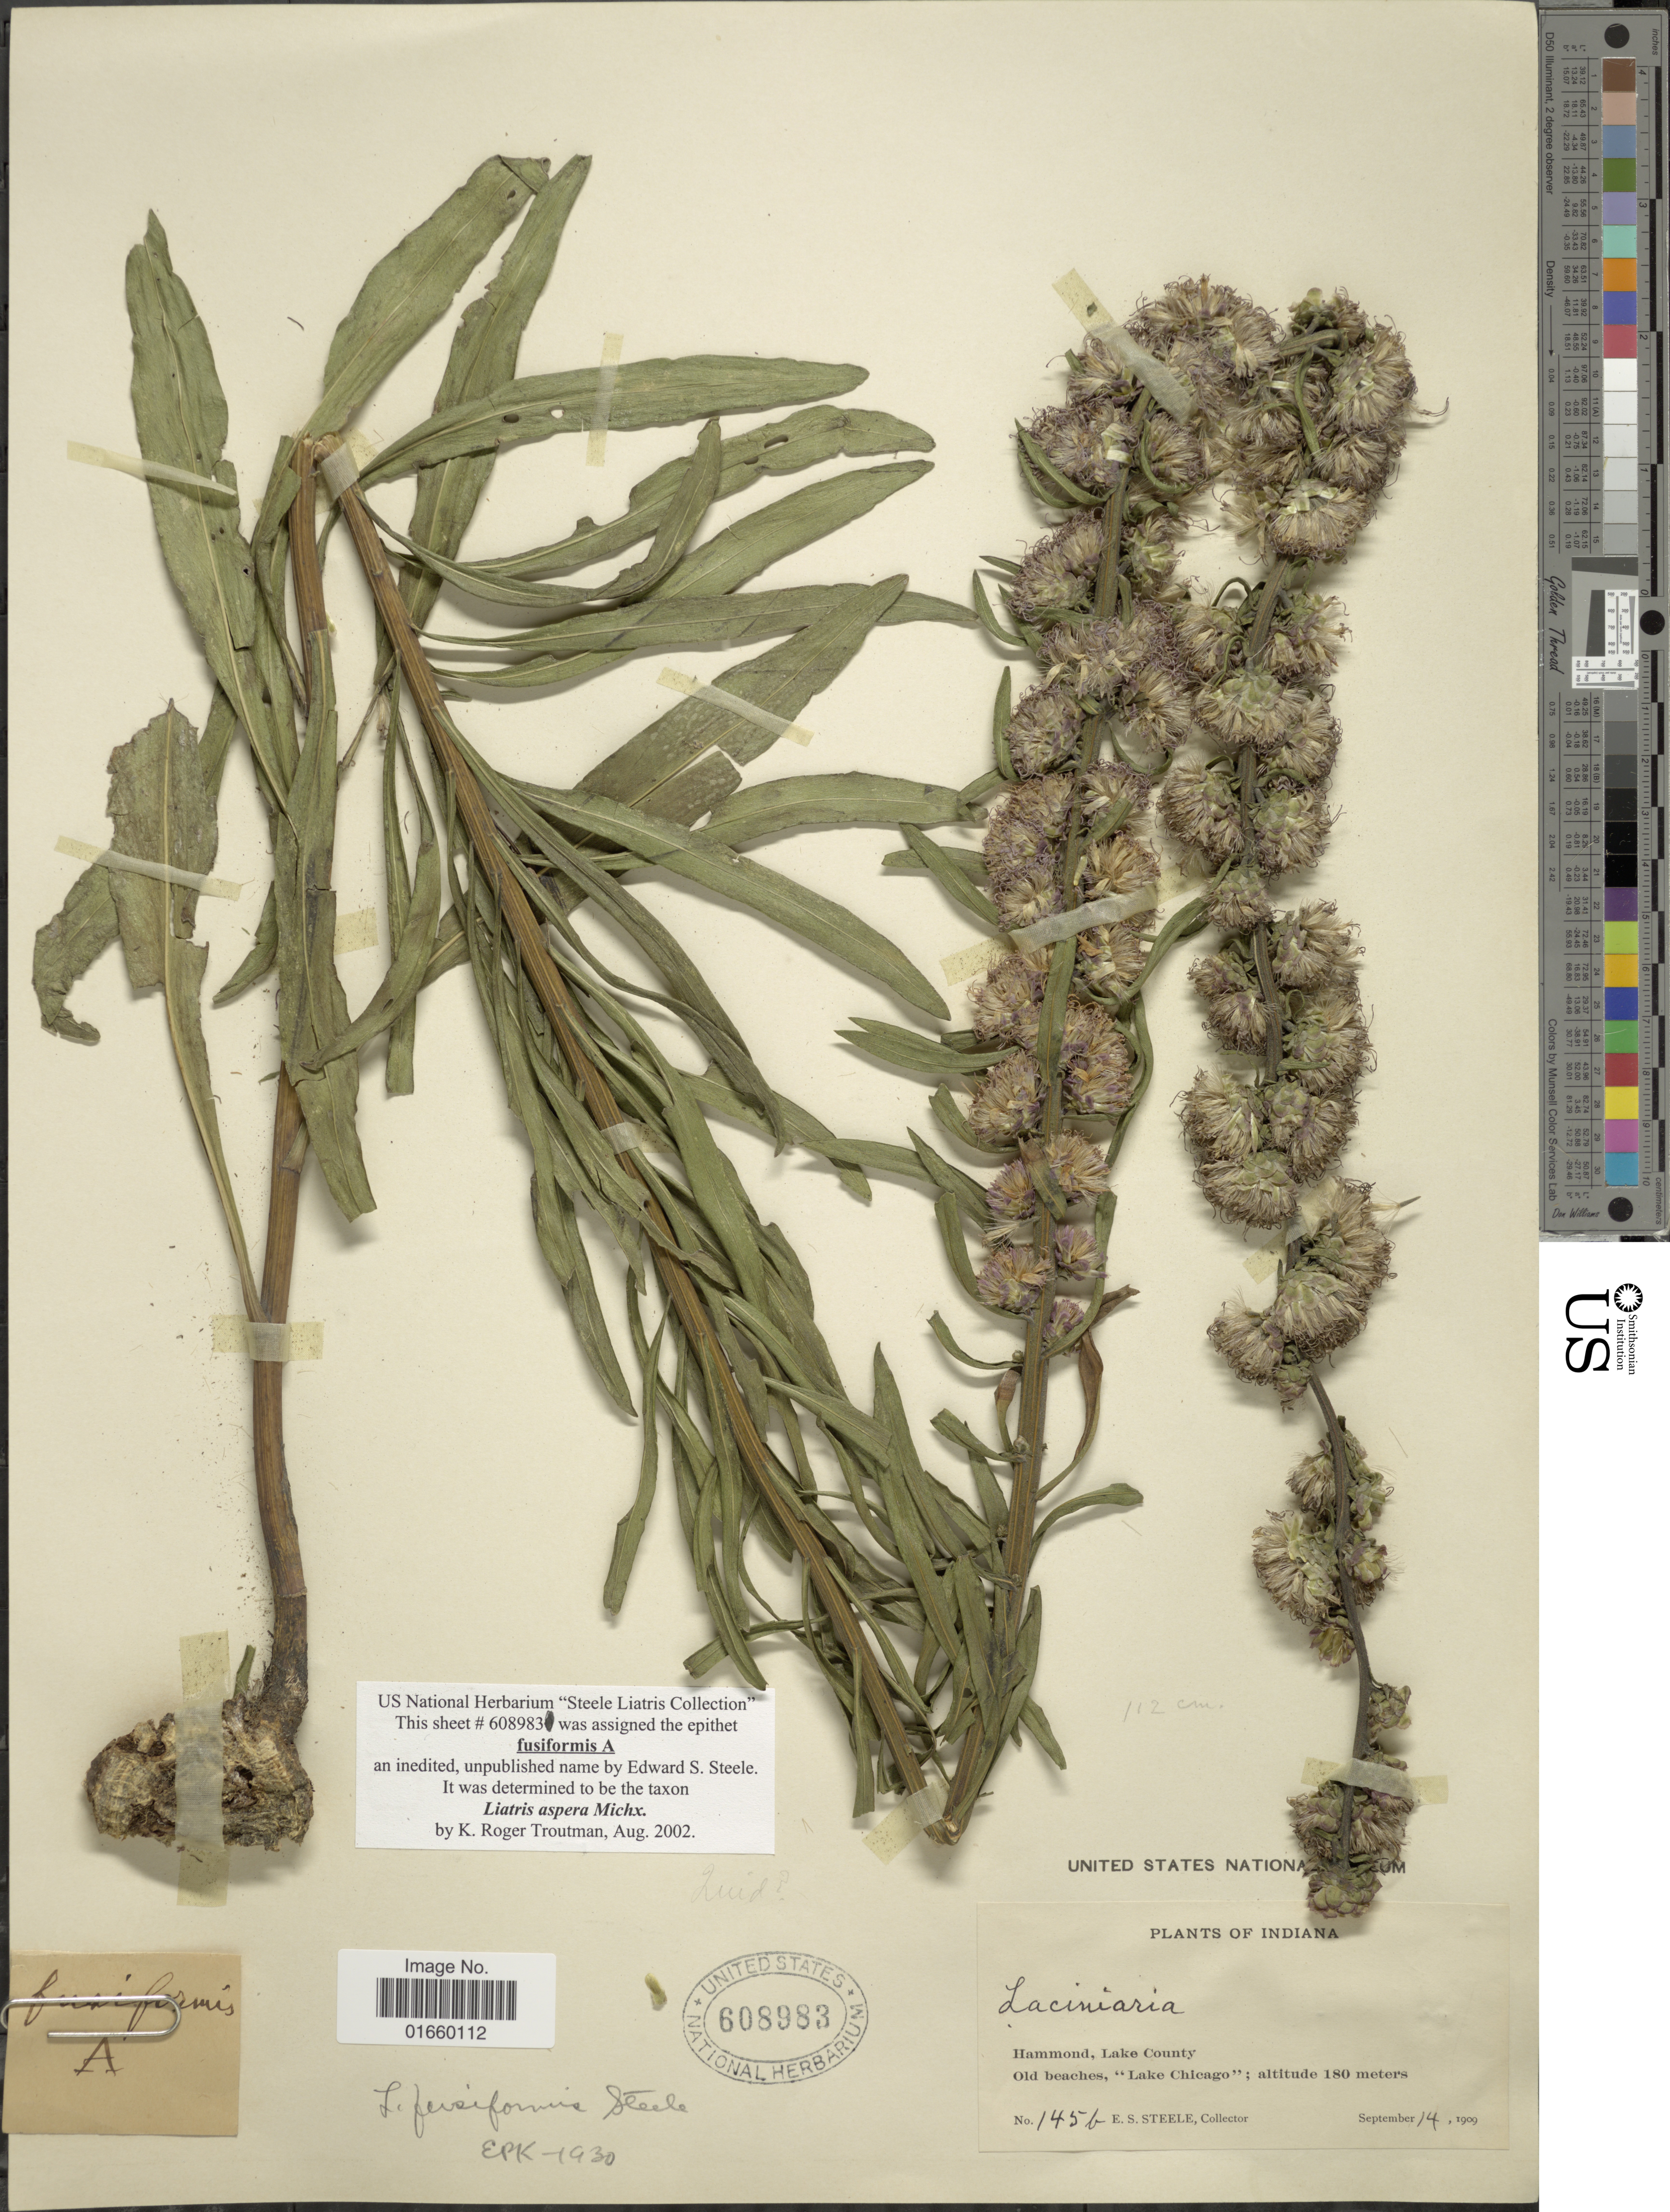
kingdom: Plantae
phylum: Tracheophyta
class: Magnoliopsida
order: Asterales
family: Asteraceae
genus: Liatris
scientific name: Liatris aspera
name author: Michx.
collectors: E. Steele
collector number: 145b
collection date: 1909-09-14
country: United States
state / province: Indiana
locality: Hammond, Lake County, Old Beaches, "Lake Chicago"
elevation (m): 180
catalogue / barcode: US 608983